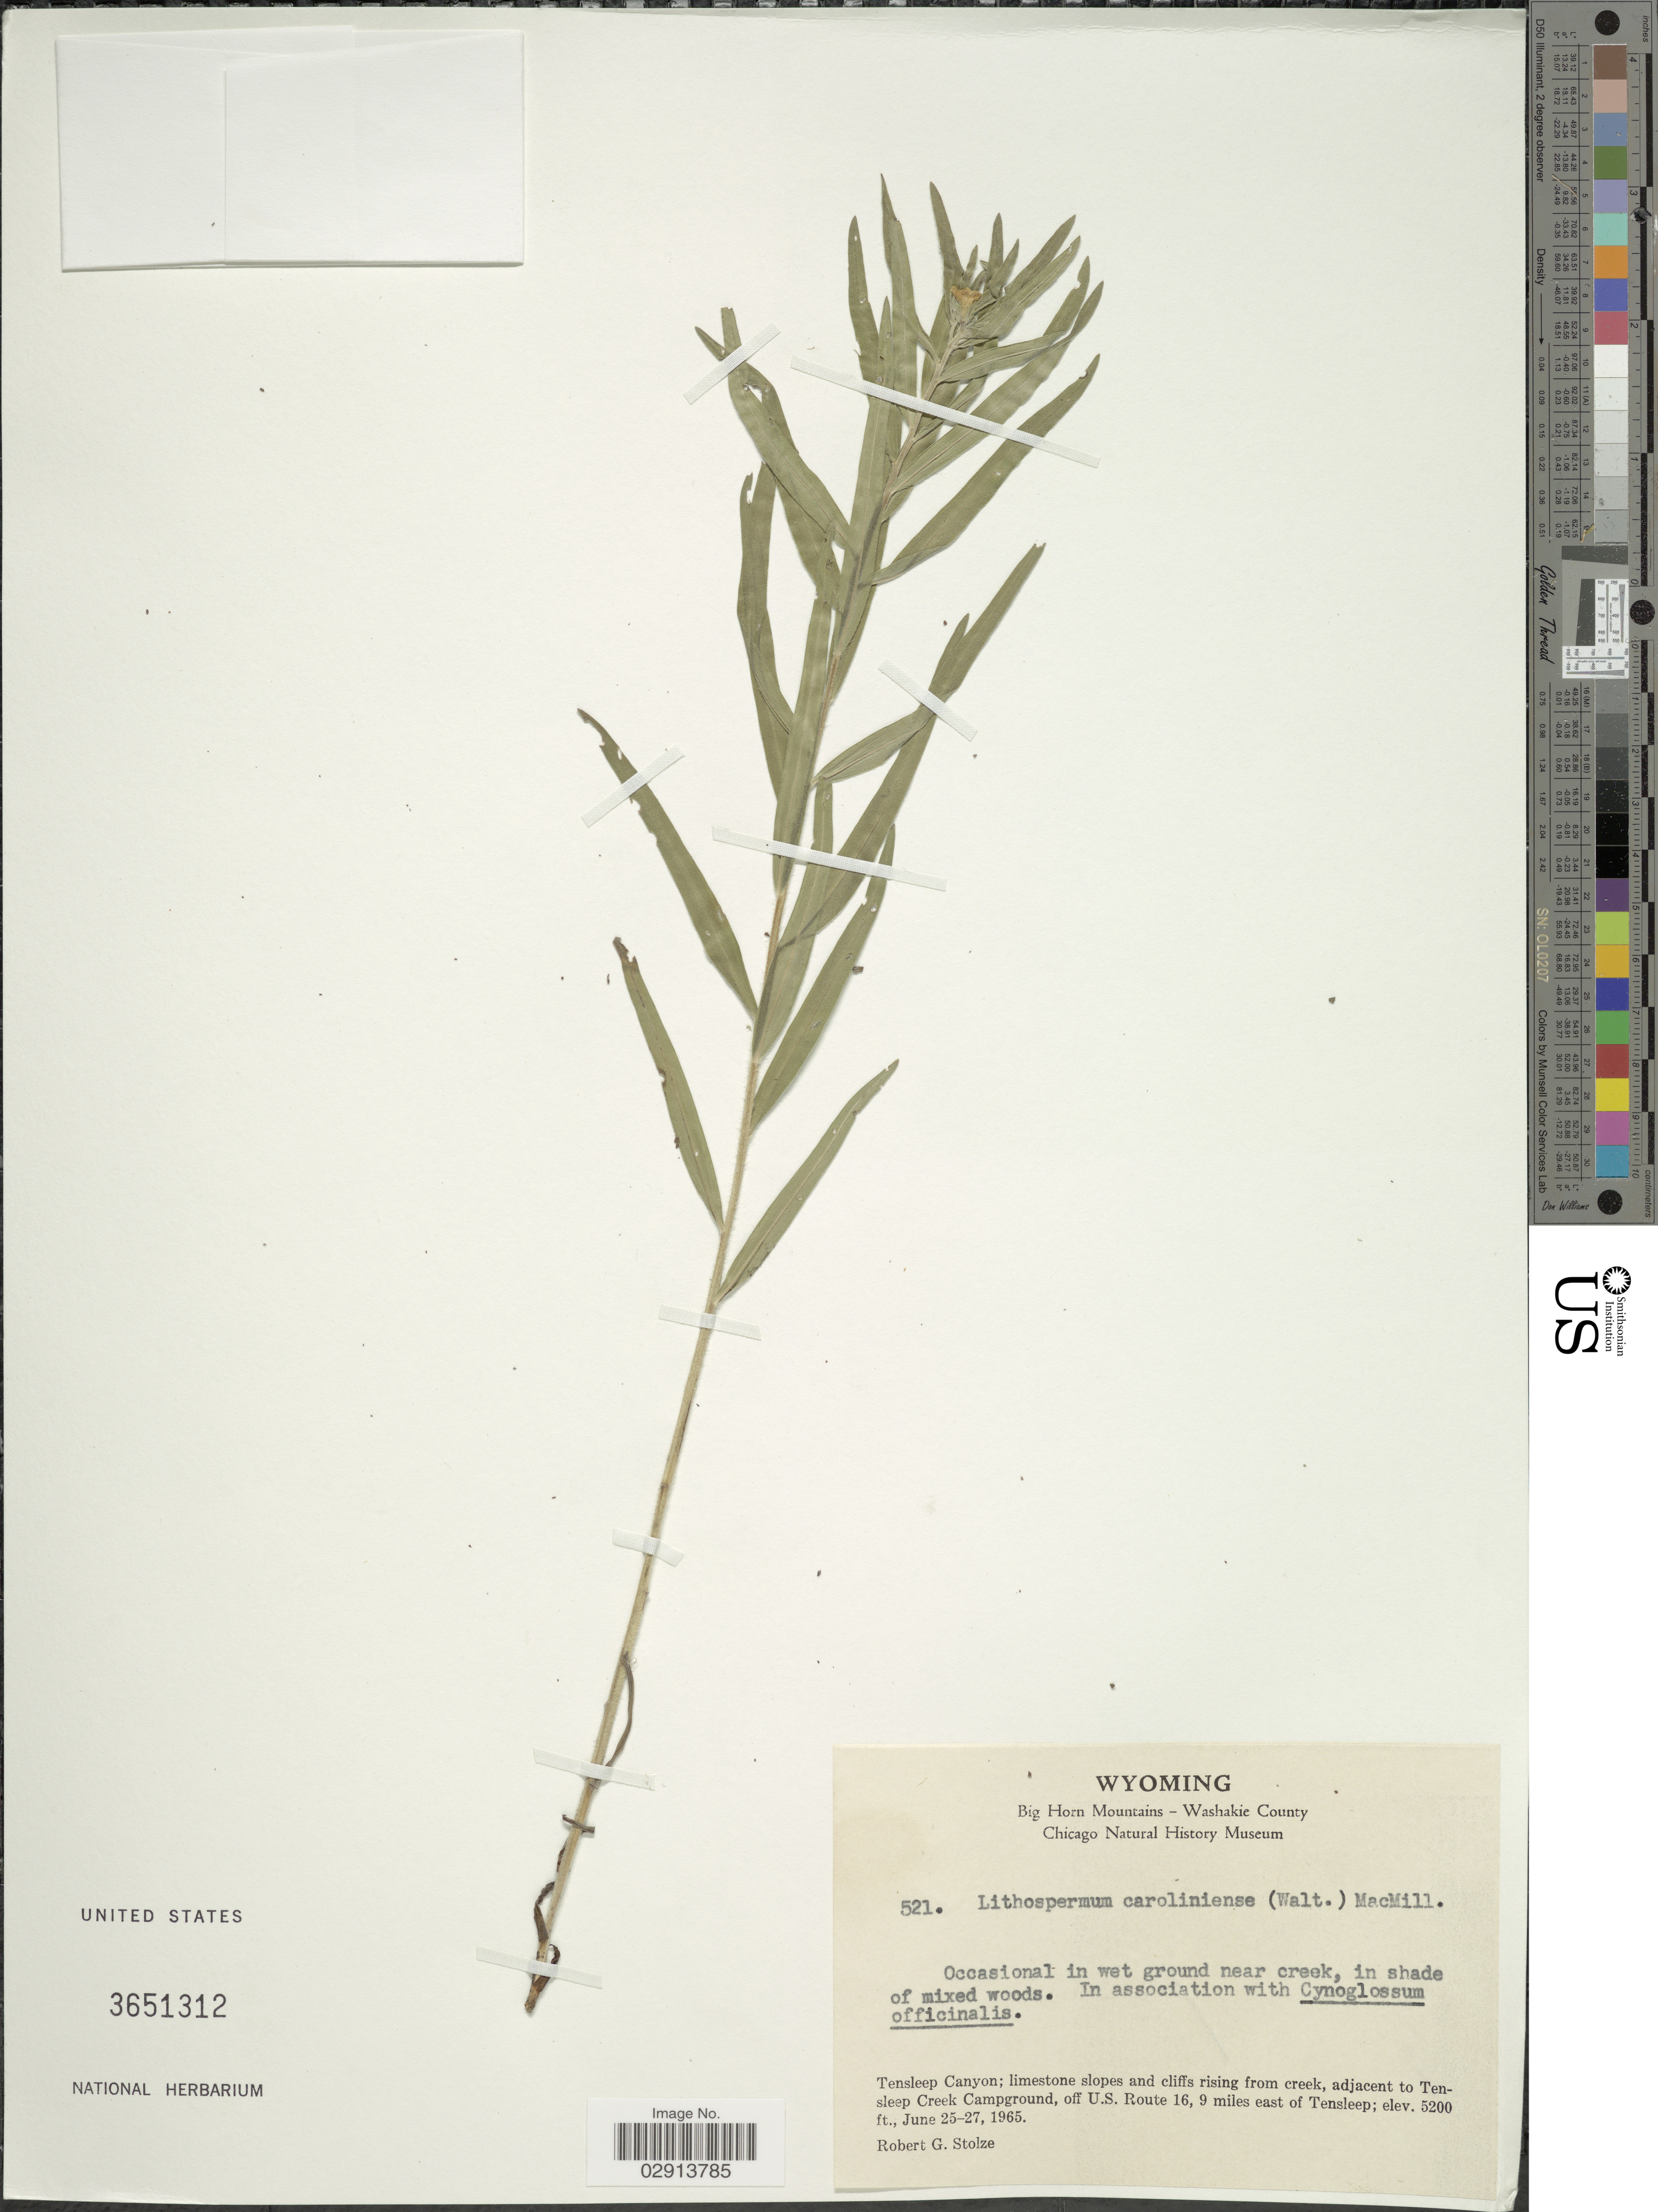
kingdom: Plantae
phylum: Tracheophyta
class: Magnoliopsida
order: Boraginales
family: Boraginaceae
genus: Lithospermum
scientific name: Lithospermum caroliniense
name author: (J.F. Gmel.) MacMill.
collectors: R. G. Stolze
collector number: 521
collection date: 1965-06-25/1965-06-27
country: United States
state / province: Wyoming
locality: Big Horn Mountains- Washakie County. Tensleep Canyon; limestone slopes and cliffs rising from creek, adjacent to Tensleep Creek Campground, off U.S. Route 16, 9 miles east of Tensleep.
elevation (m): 1585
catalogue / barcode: US 3651312